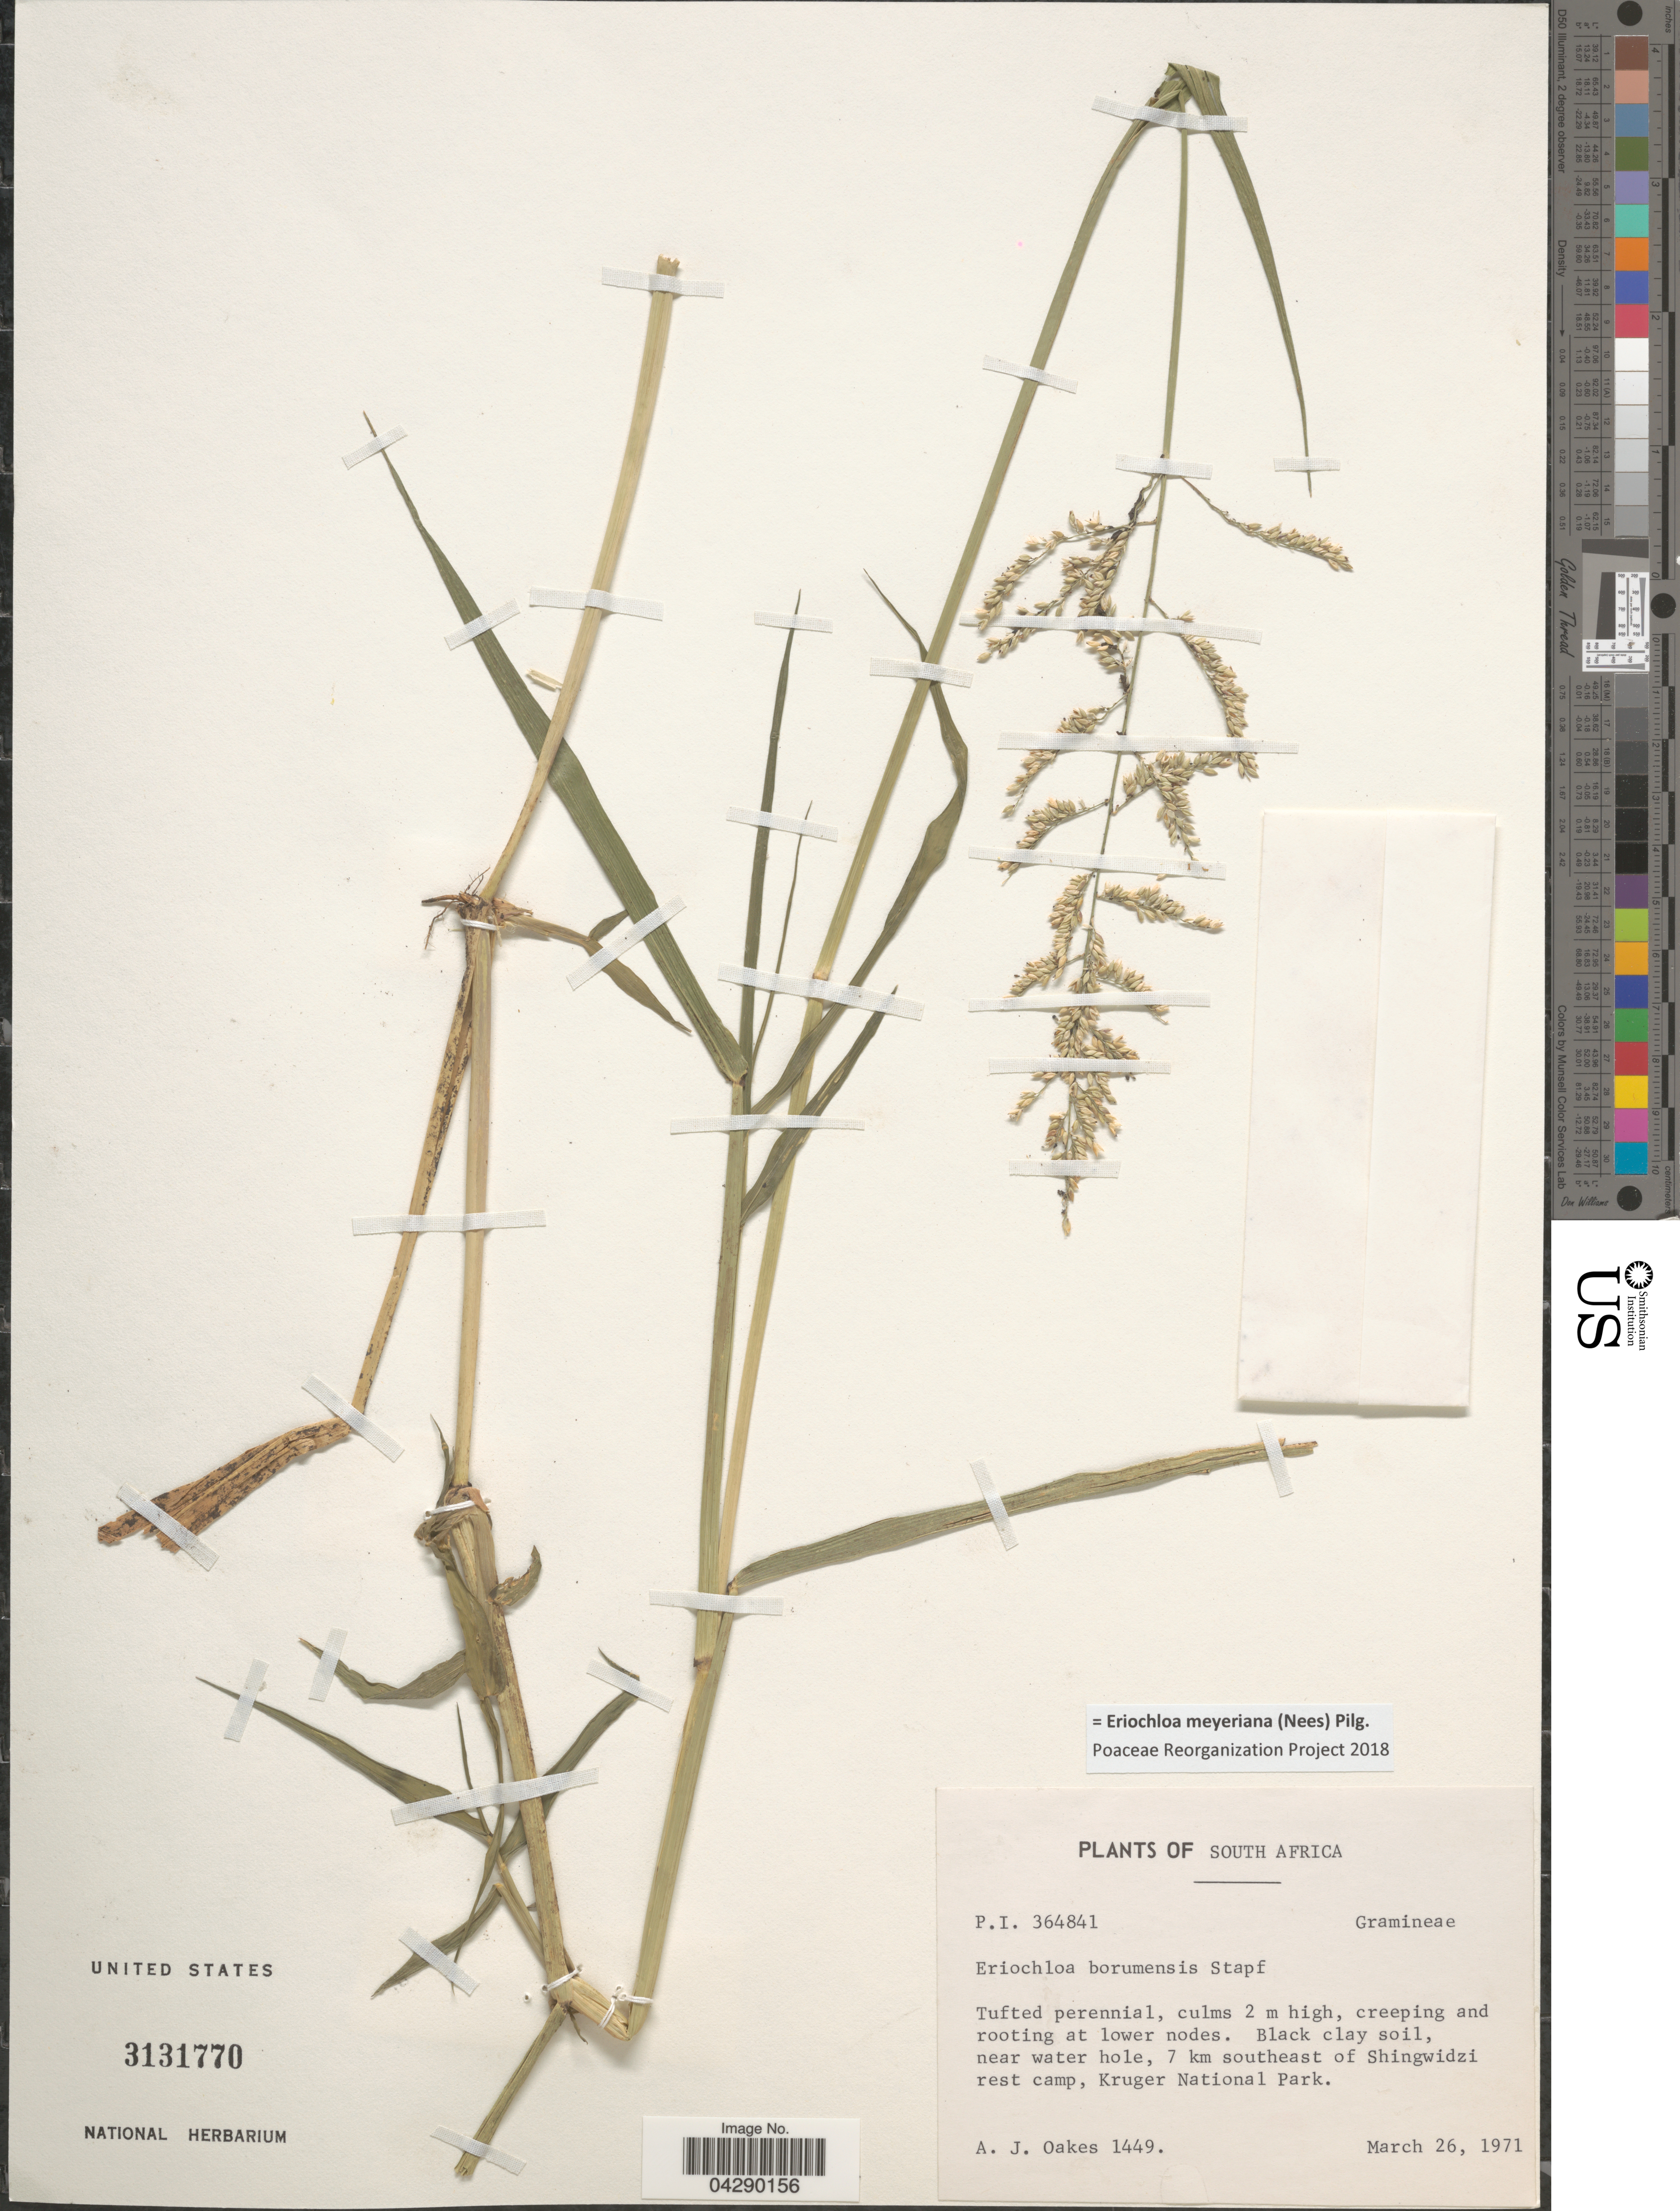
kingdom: Plantae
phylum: Tracheophyta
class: Liliopsida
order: Poales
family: Poaceae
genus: Eriochloa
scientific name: Eriochloa meyeriana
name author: (Nees) Pilg.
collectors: A. Oakes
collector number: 1449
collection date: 1971-03-26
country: South Africa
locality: Black clay soil, near water hole, 7 km southeast of Shingwidzi rest camp, Kruger National Park.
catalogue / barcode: US 3131770